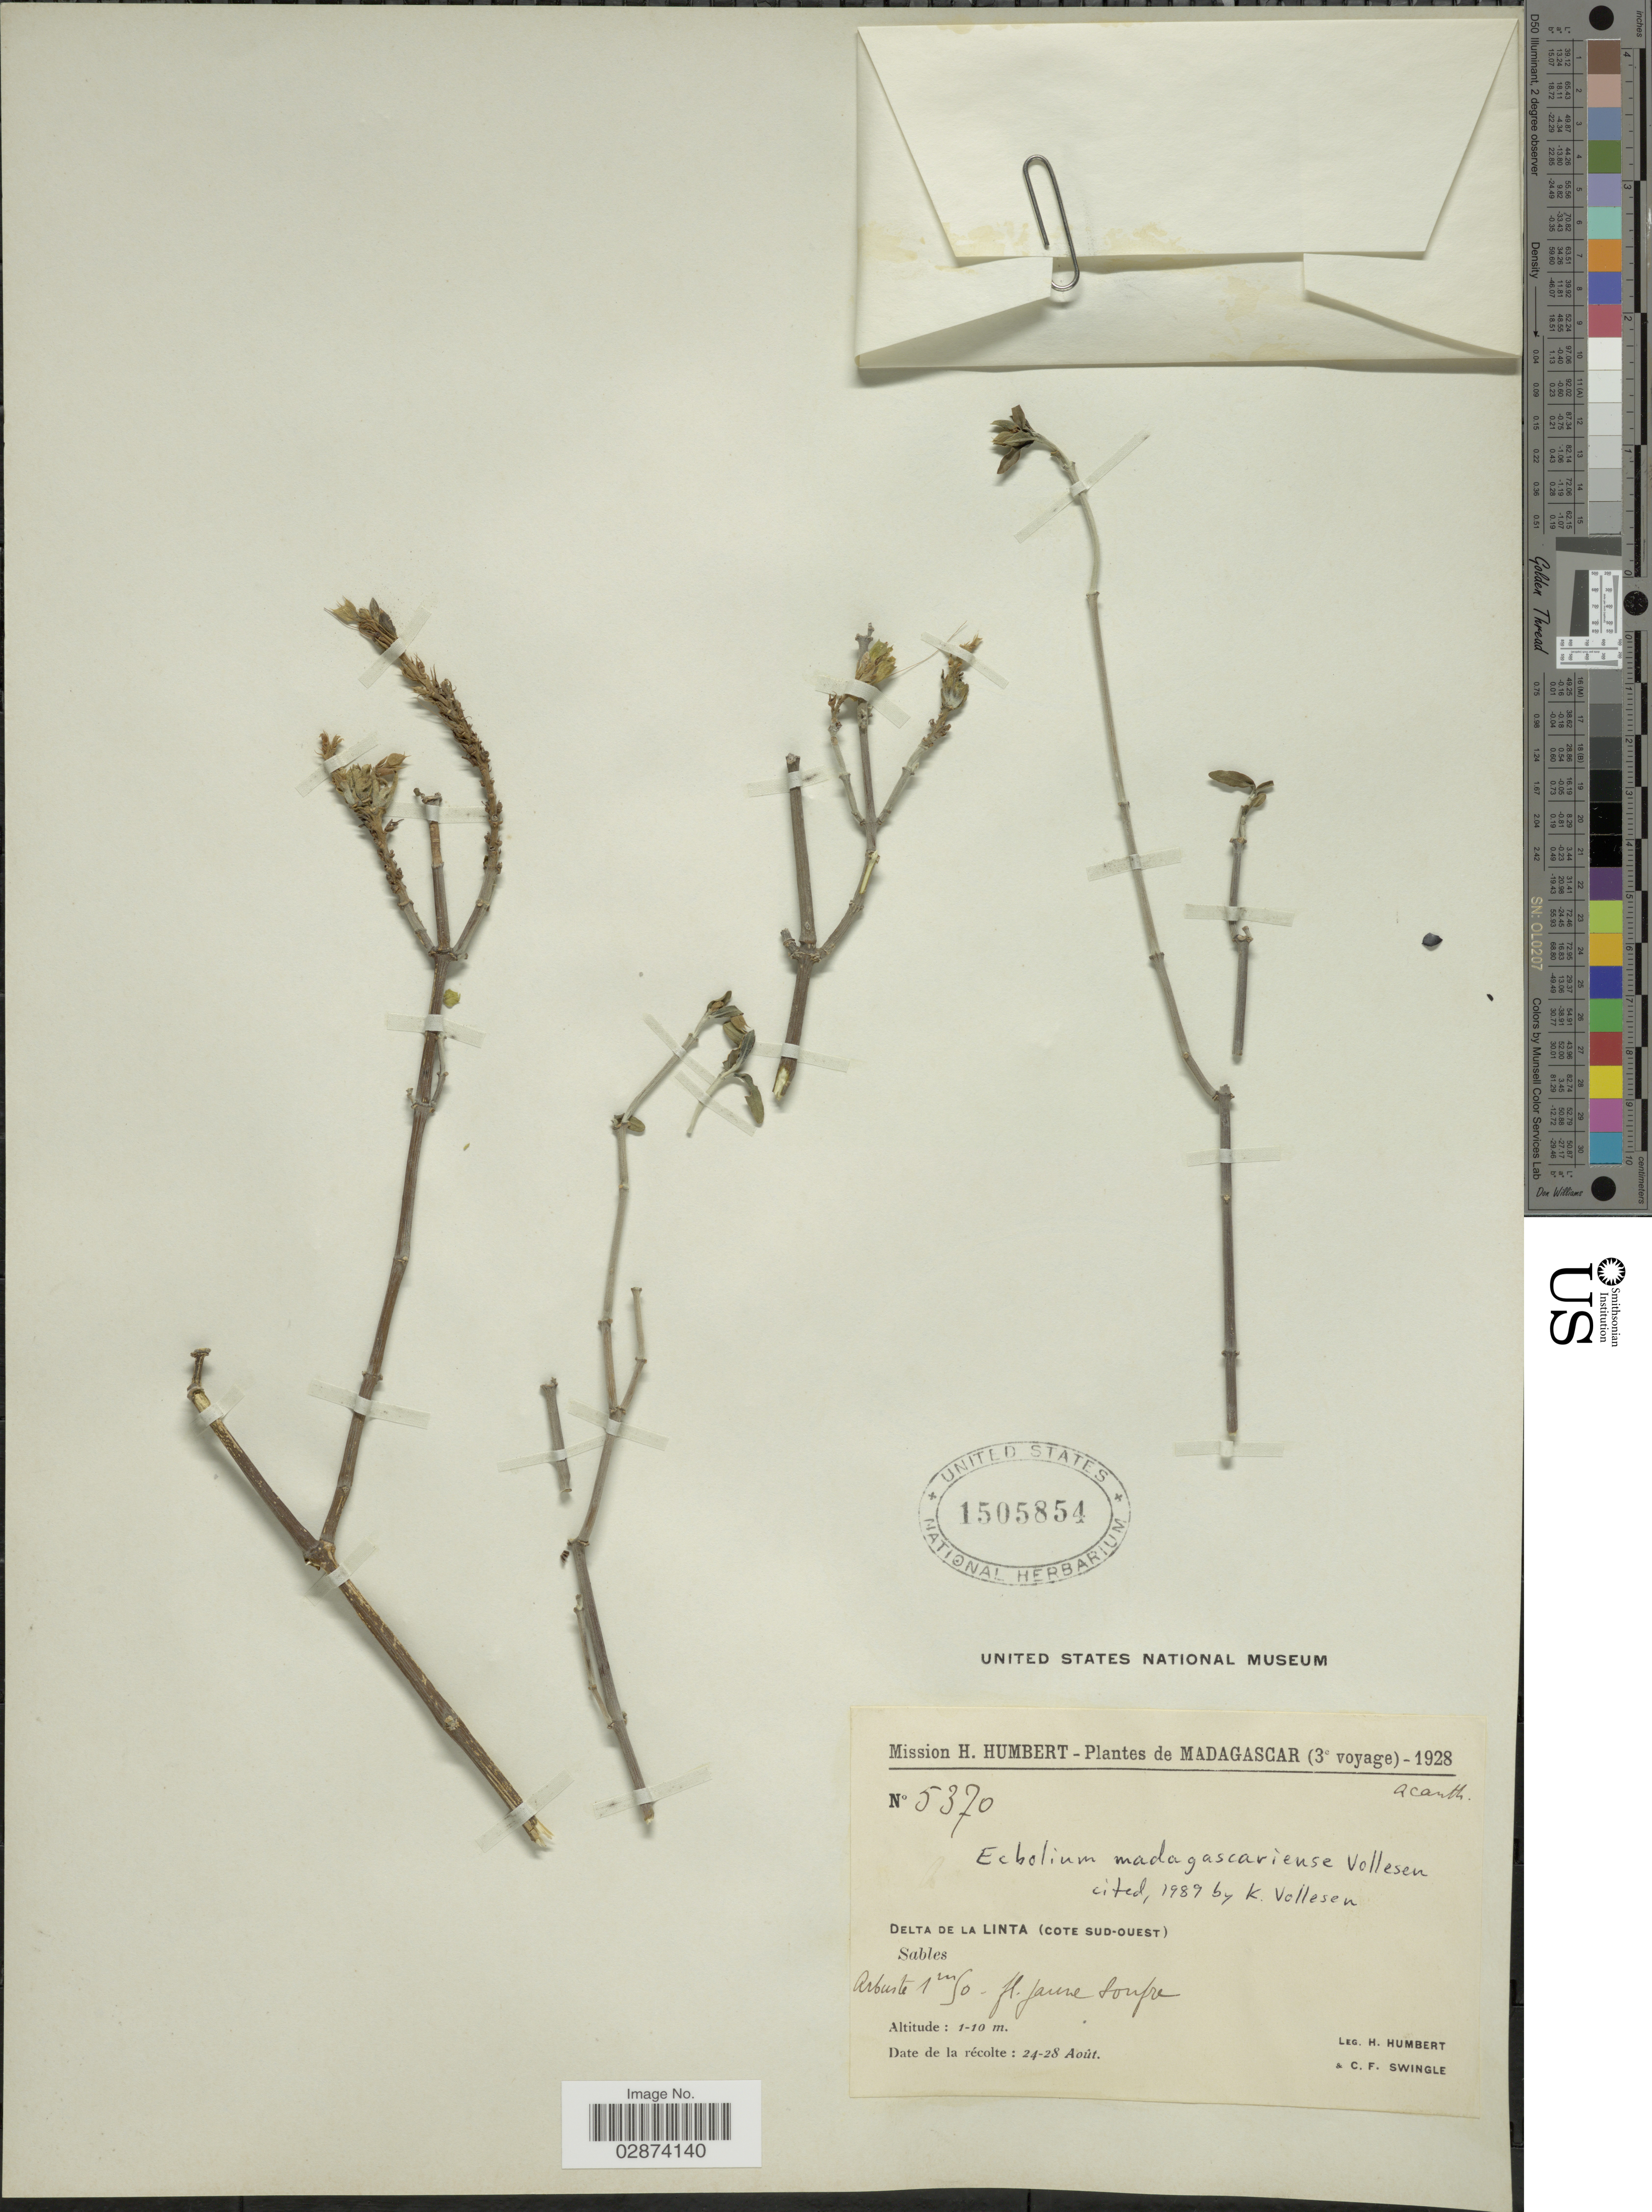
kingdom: Plantae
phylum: Tracheophyta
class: Magnoliopsida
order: Lamiales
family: Acanthaceae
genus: Ecbolium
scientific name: Ecbolium madagascariense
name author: Vollesen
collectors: H. Humbert & C. Swingle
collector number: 5370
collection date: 1928-08-24/1928-08-28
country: Madagascar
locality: Delta de la Linta (Cote Sud-Ouest).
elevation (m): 1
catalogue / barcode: US 1505854